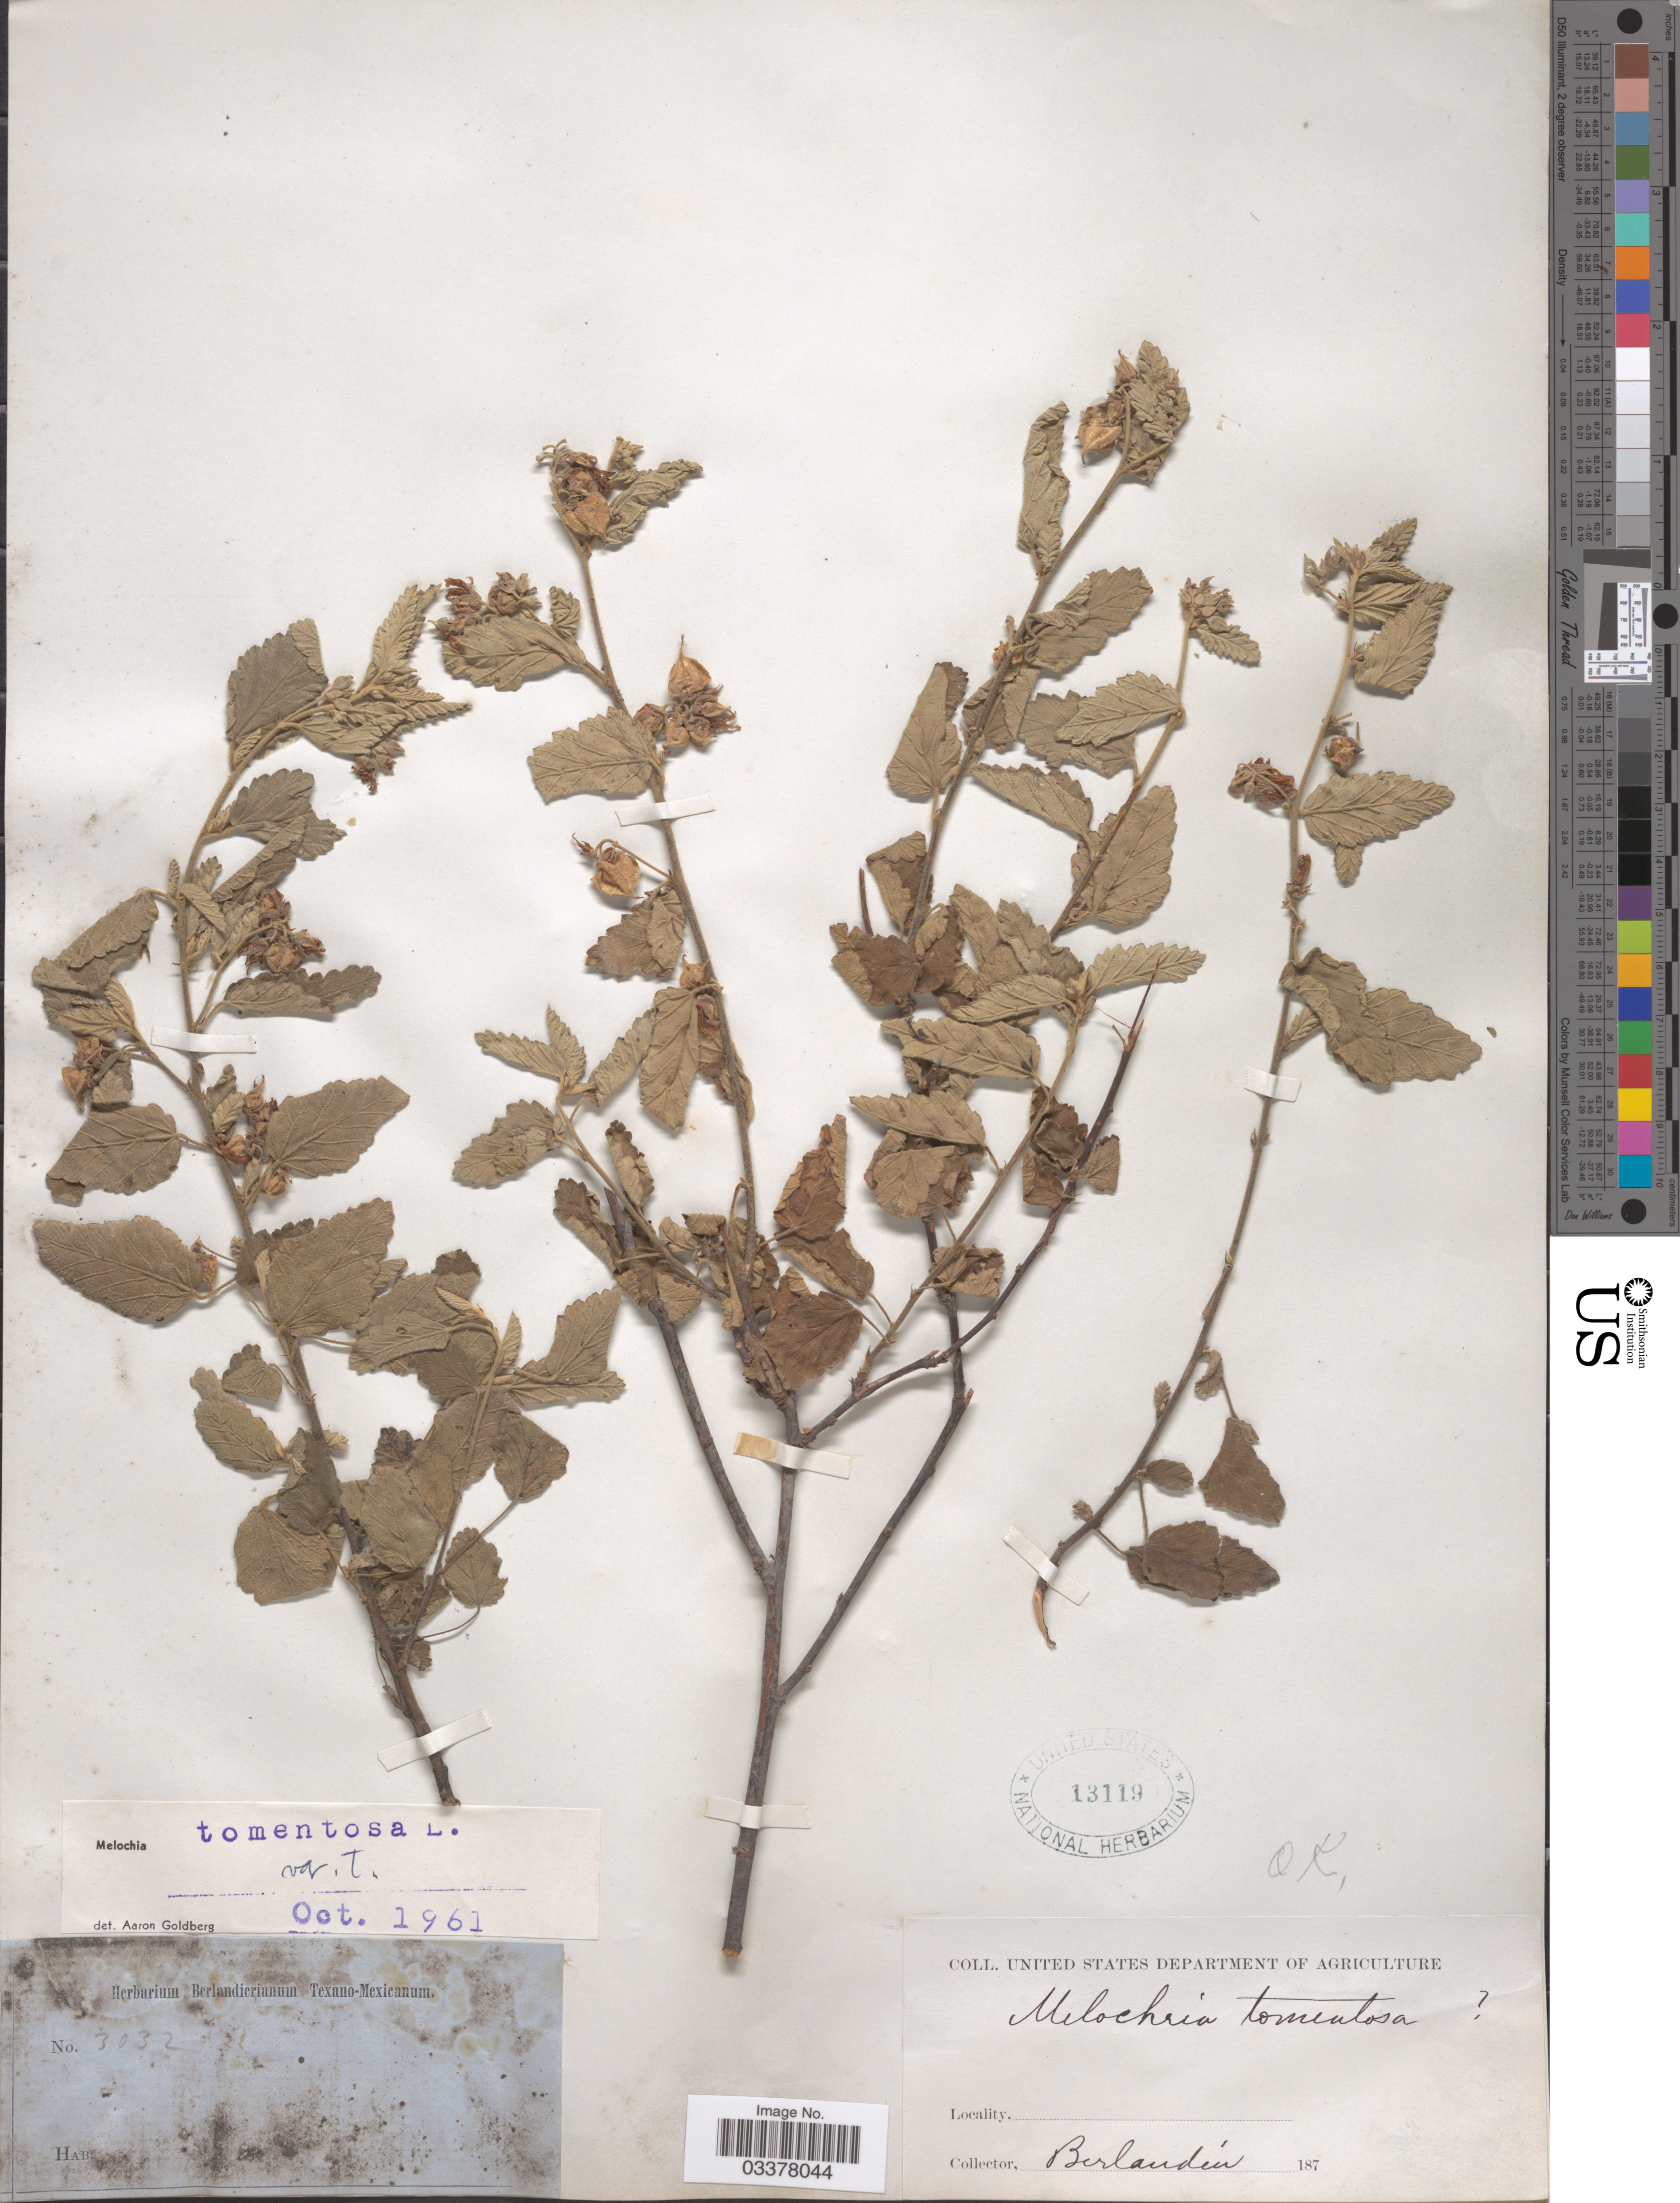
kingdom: Plantae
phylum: Tracheophyta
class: Magnoliopsida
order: Malvales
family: Malvaceae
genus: Melochia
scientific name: Melochia tomentosa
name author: L.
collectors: J. L. Berlandier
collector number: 3032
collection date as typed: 187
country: United States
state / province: Oklahoma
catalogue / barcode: US 13119